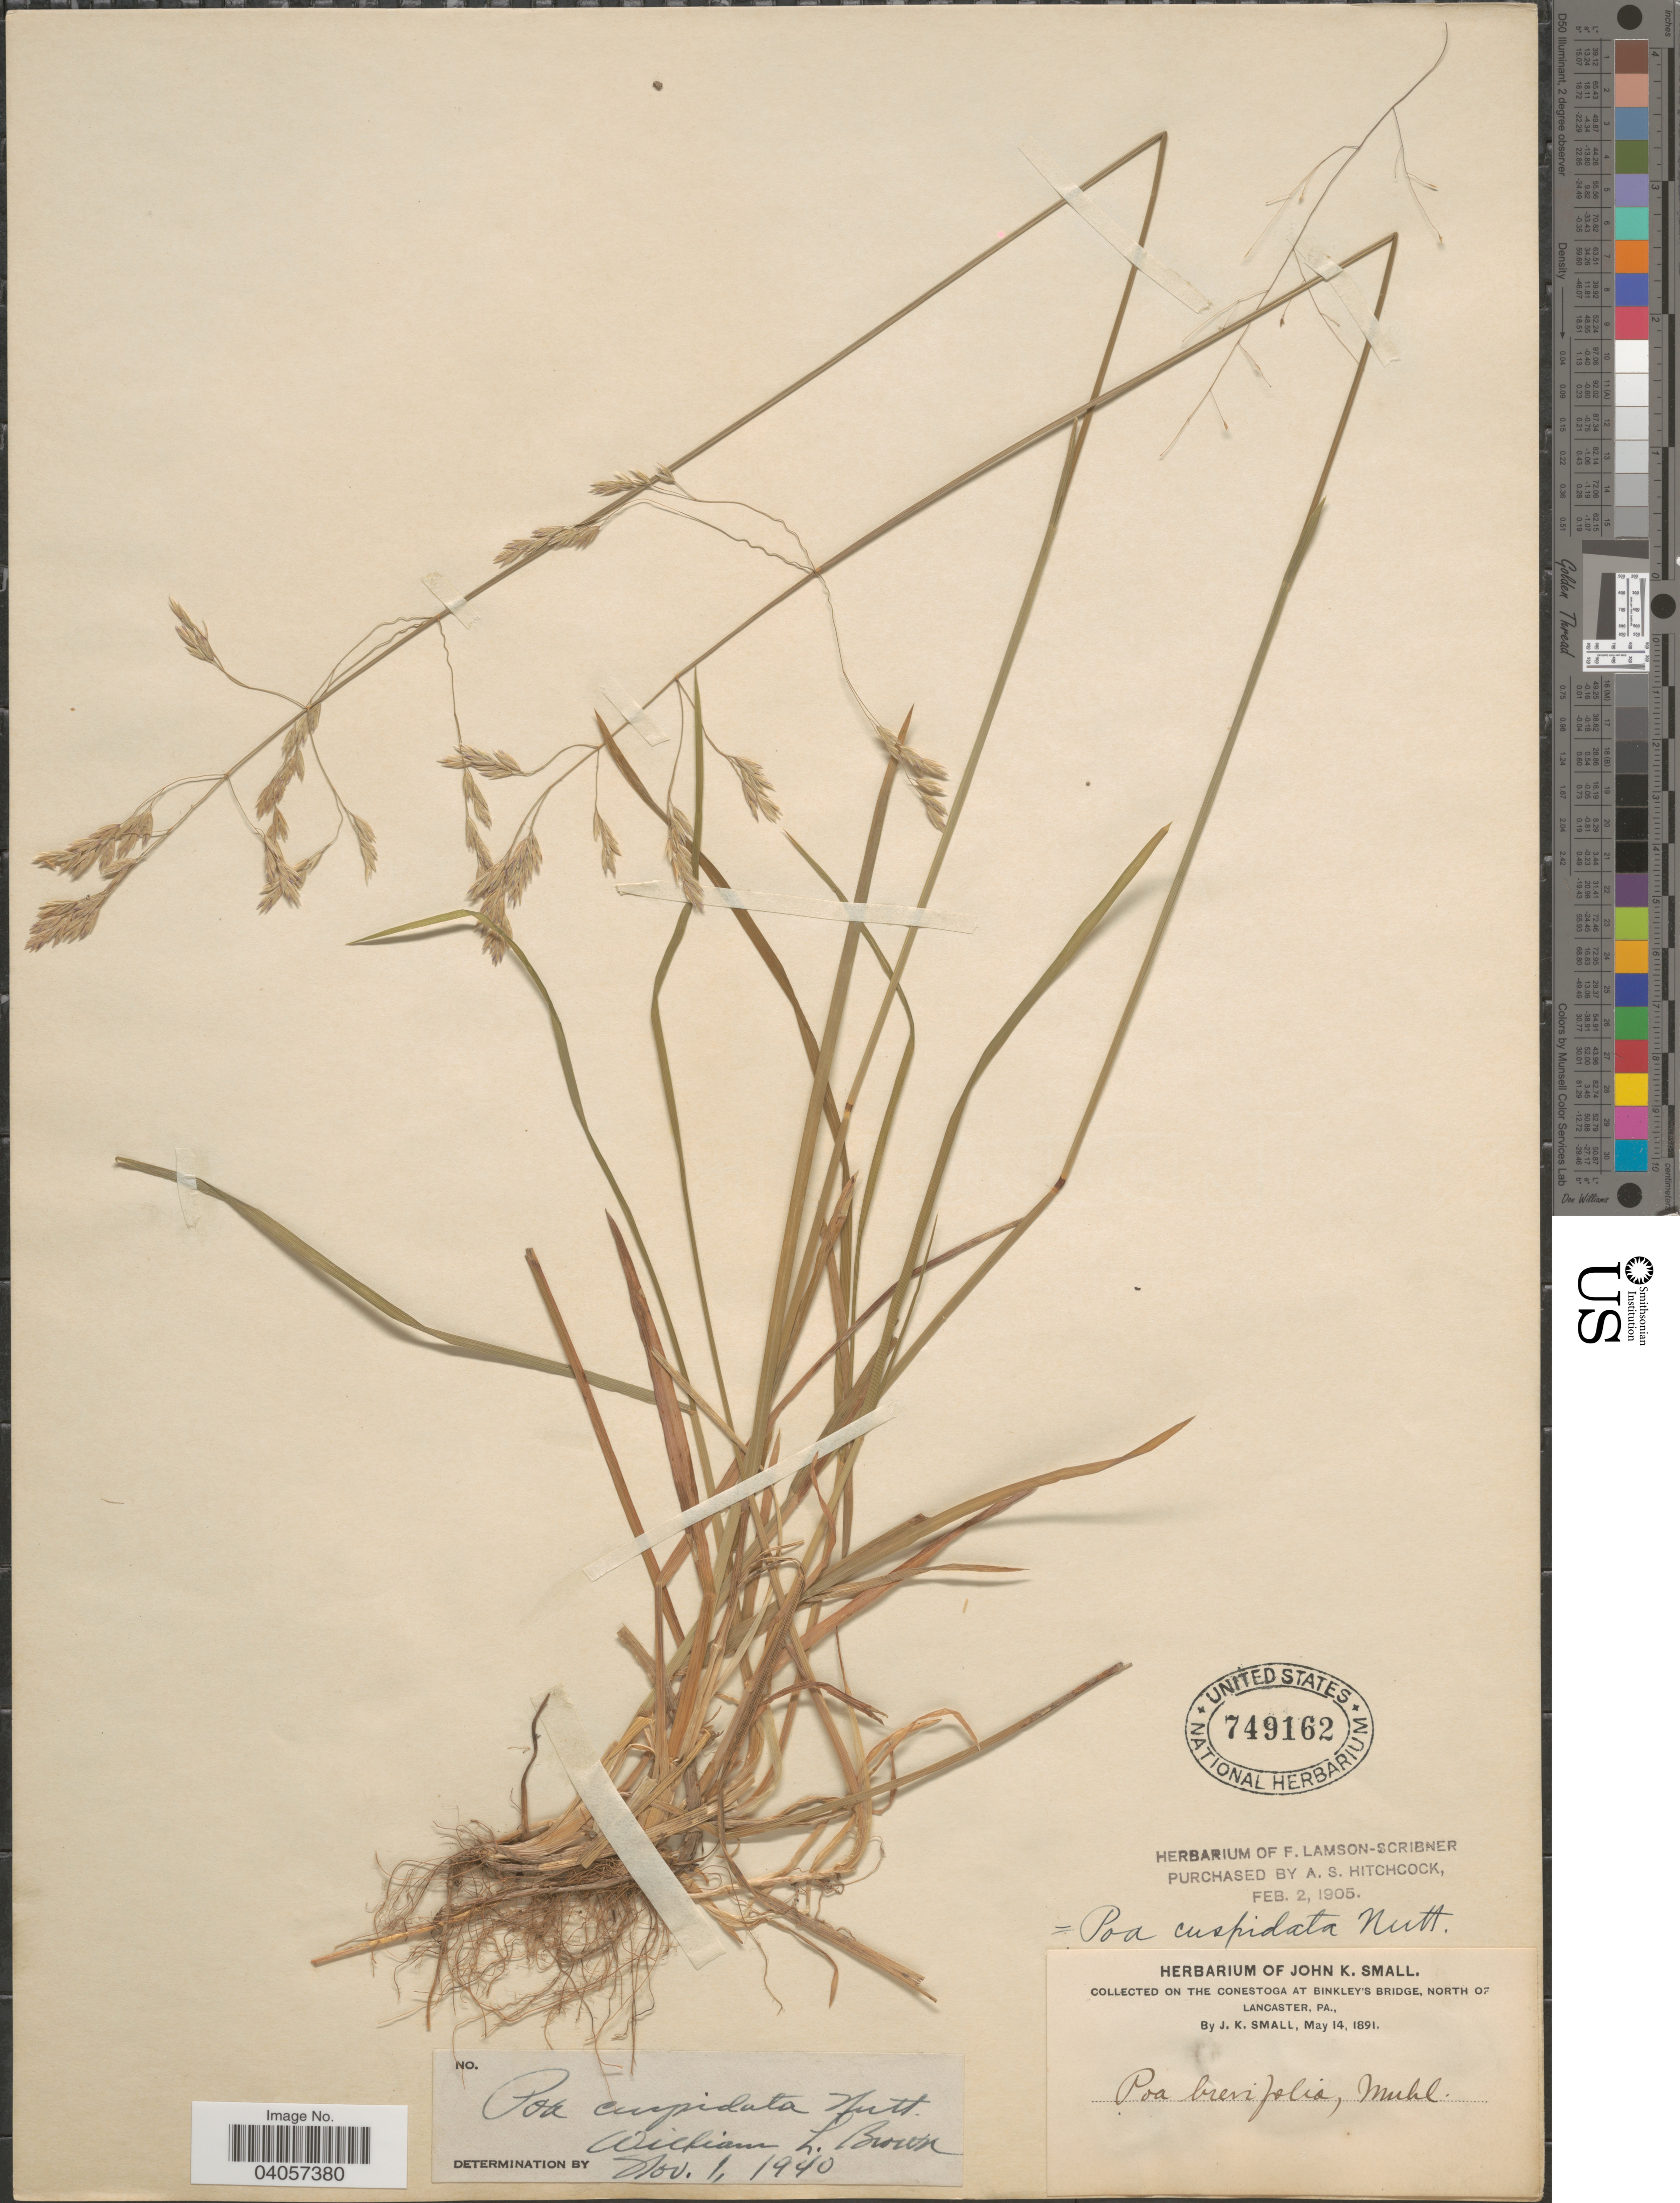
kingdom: Plantae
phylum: Tracheophyta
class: Liliopsida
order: Poales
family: Poaceae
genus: Poa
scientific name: Poa cuspidata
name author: Nutt.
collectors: J. K. Small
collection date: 1891-05-14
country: United States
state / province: Pennsylvania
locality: On the Conestoga at Binkley's Bridge, North of Lancaster.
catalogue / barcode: US 749162